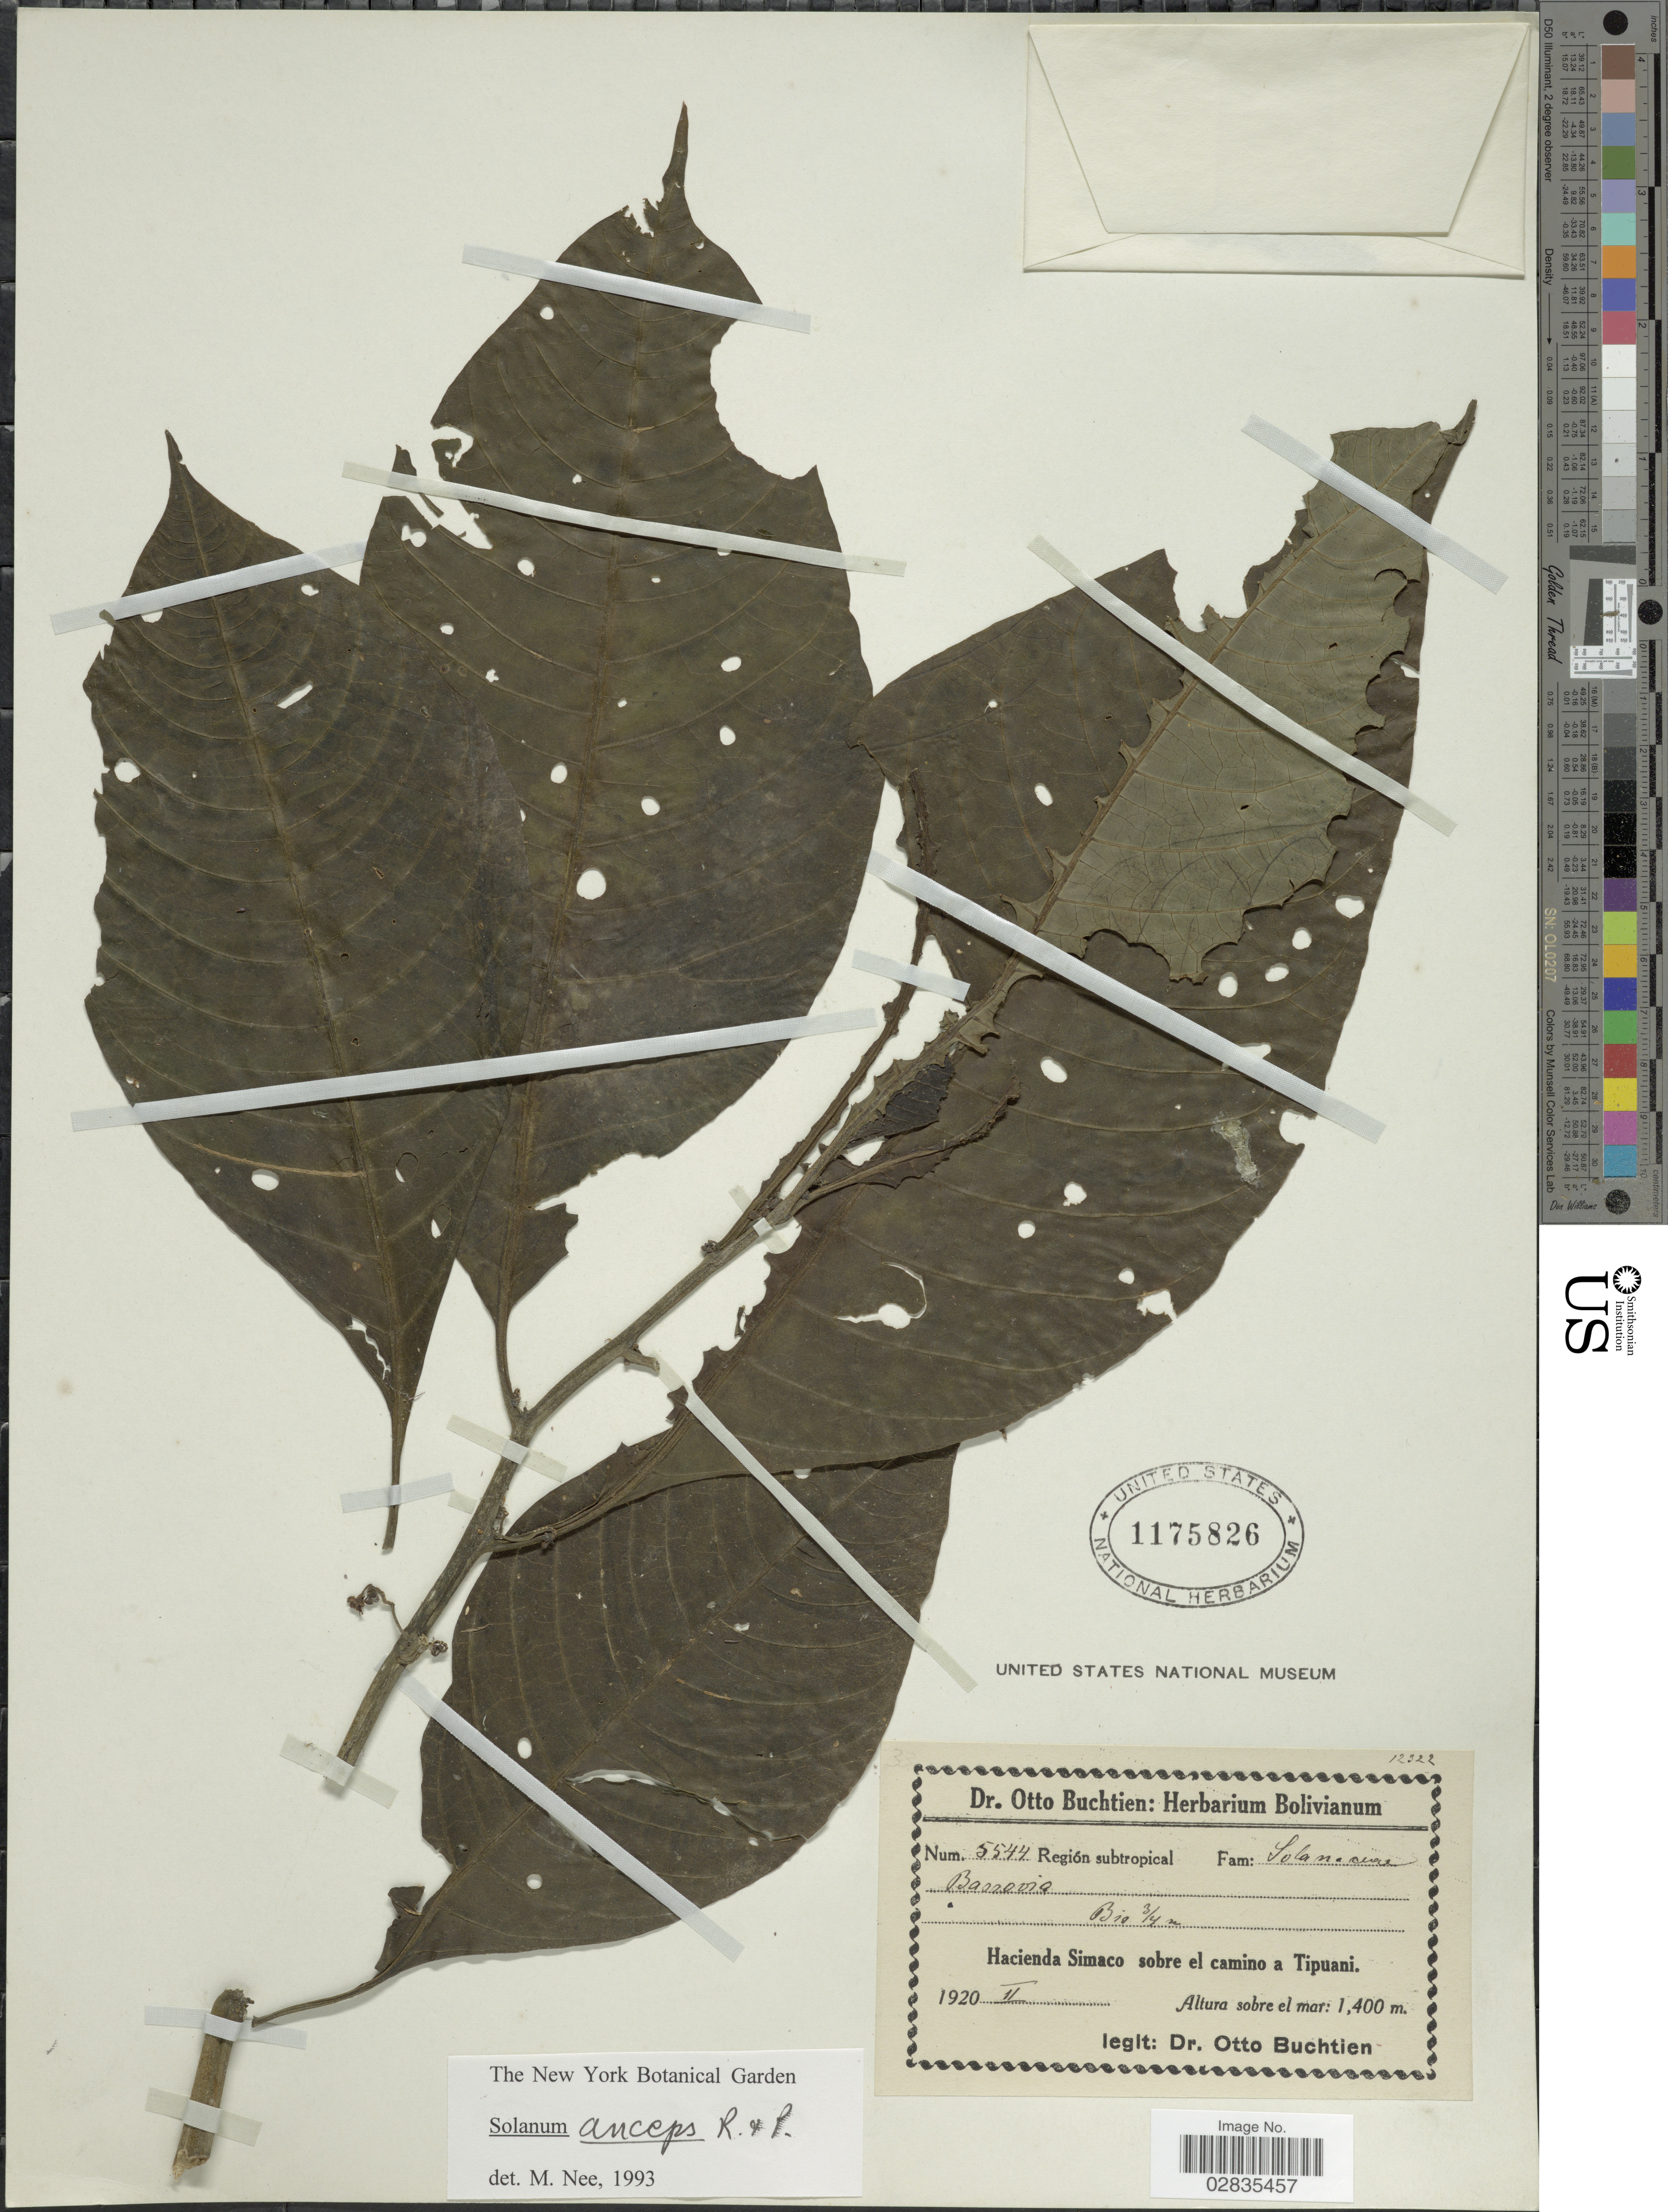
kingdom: Plantae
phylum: Tracheophyta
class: Magnoliopsida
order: Solanales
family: Solanaceae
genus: Solanum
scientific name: Solanum anceps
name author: Ruiz & Pav.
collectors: O. Buchtien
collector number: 5544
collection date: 1920-02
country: Bolivia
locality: Hacienda Simaco sobre el camino a Tipuani.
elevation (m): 1400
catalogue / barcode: US 1175826